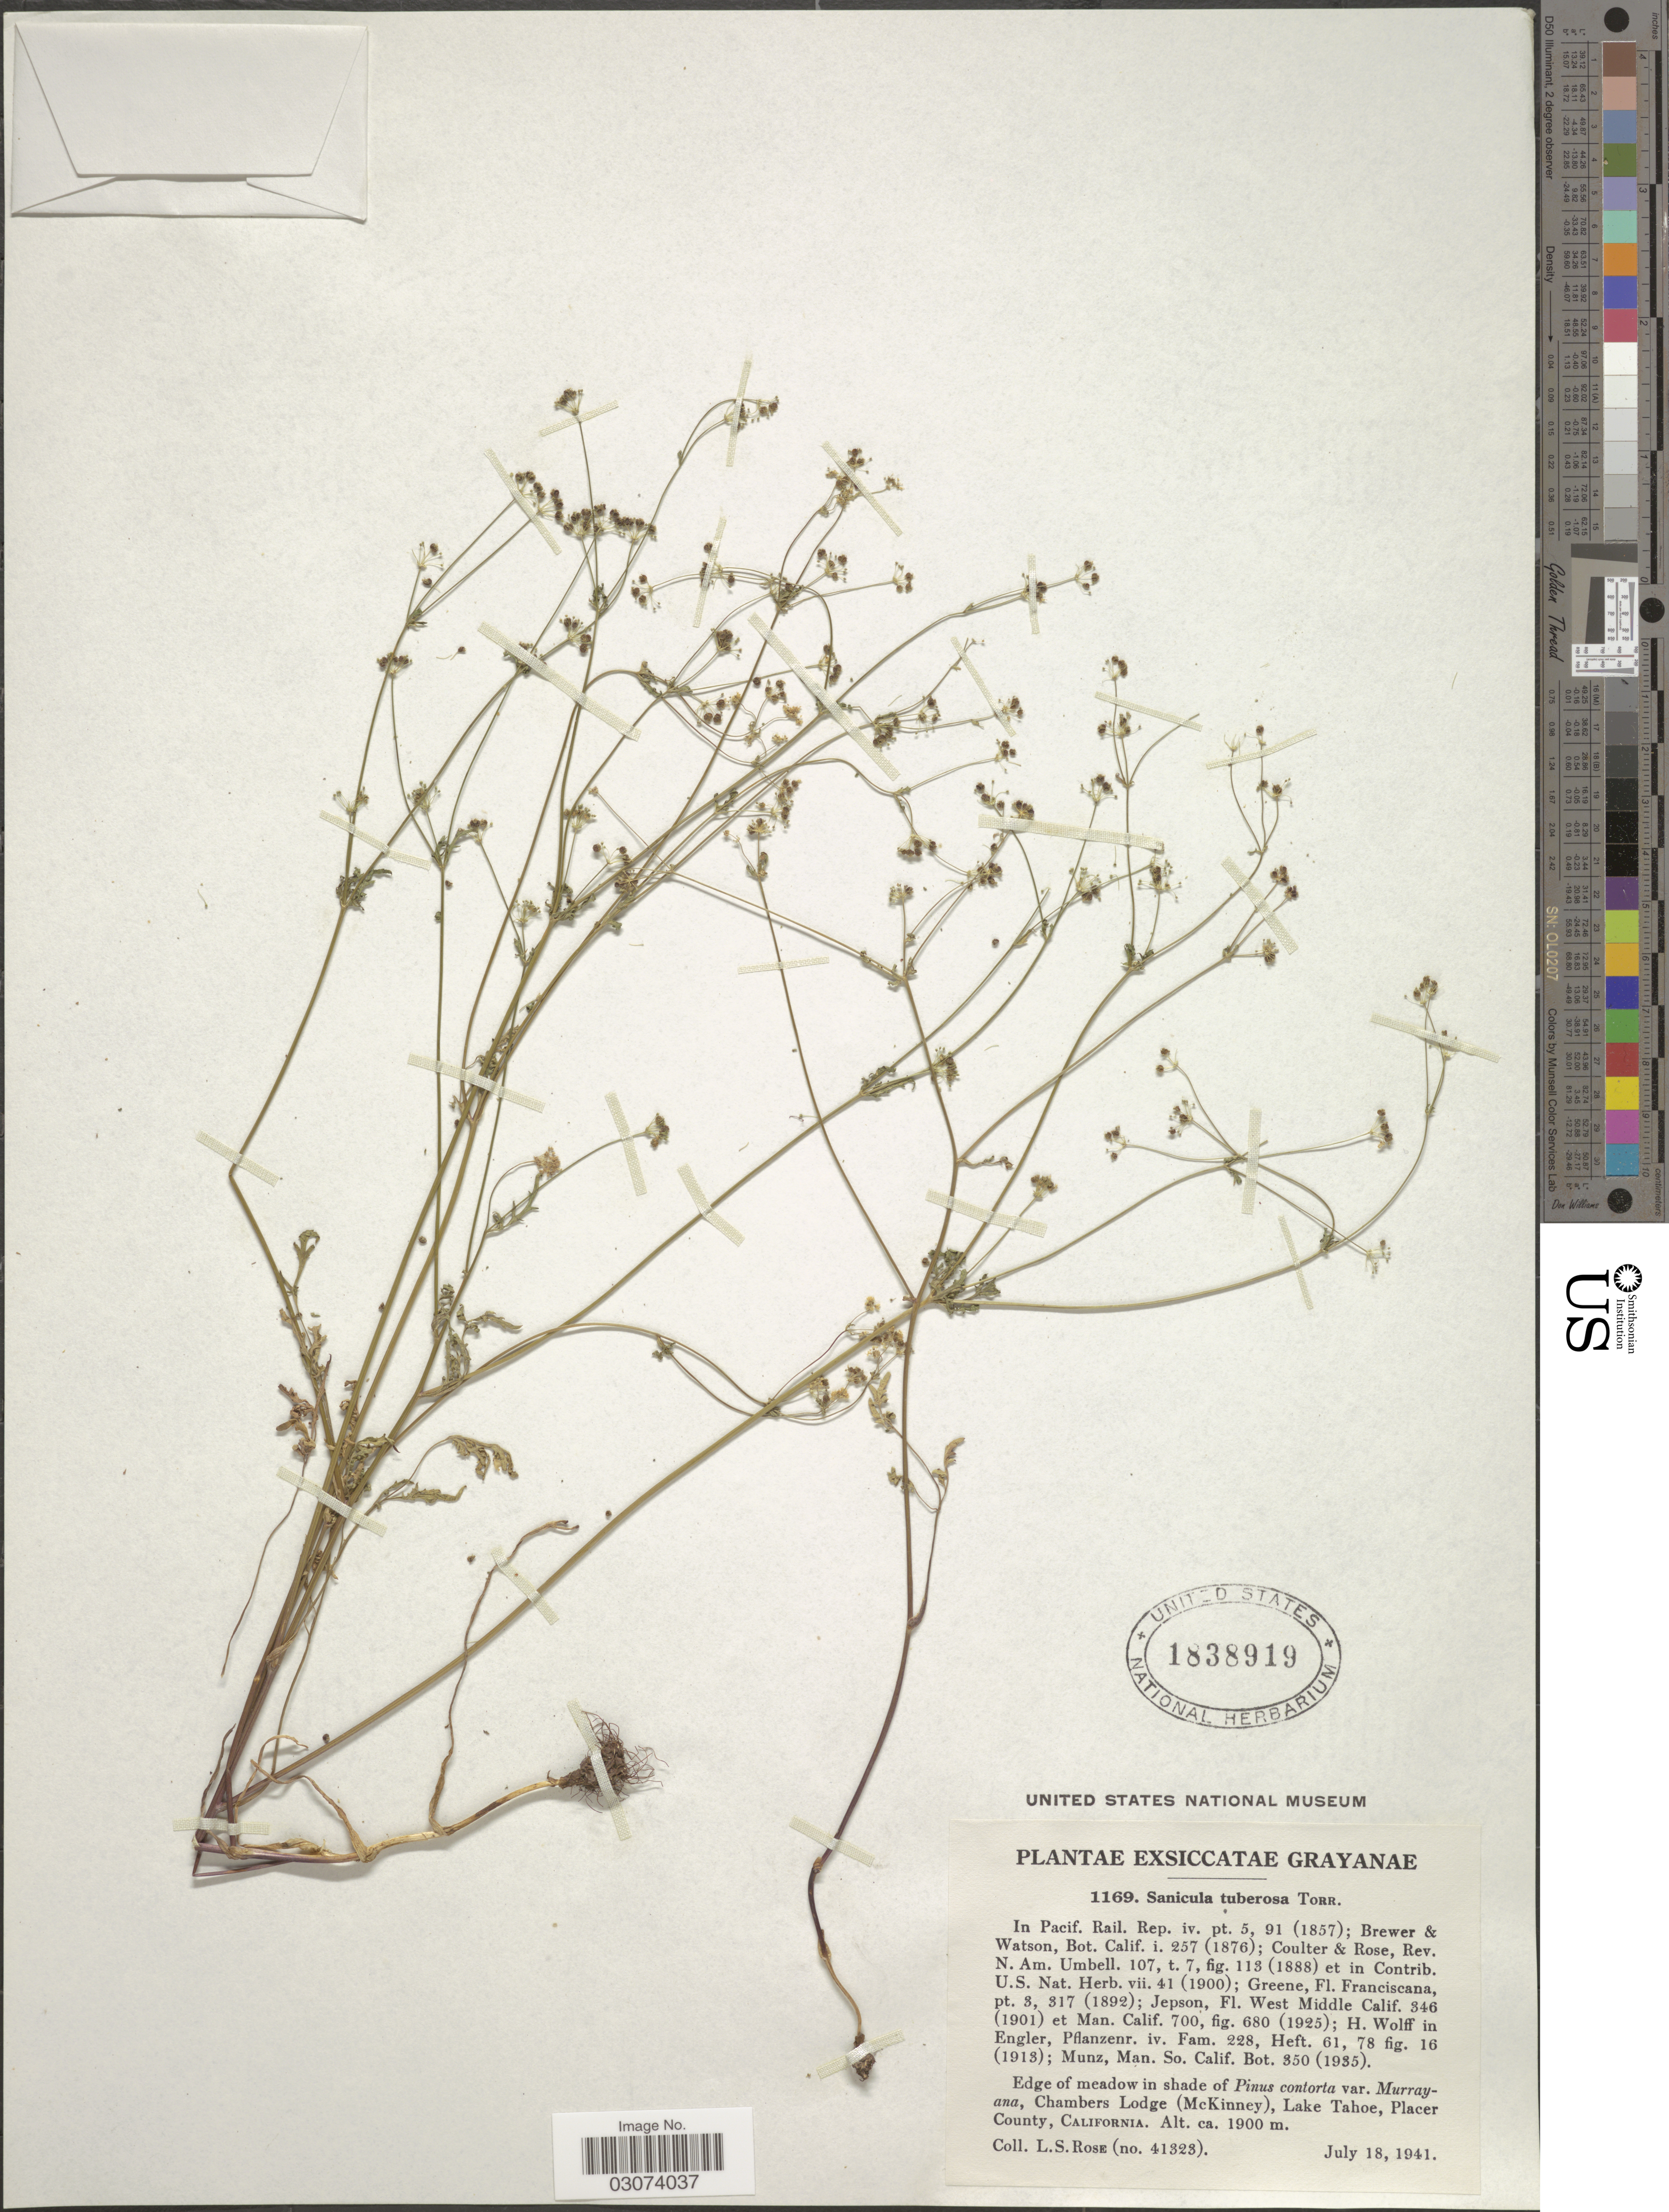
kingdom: Plantae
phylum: Tracheophyta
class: Magnoliopsida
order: Apiales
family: Apiaceae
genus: Sanicula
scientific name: Sanicula tuberosa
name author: Torr.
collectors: L. S. Rose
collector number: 41323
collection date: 1941-07-18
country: United States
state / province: California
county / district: Placer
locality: Exsiccatae Grayanae. [unsure placement] Chambers Lodge (McKinney), Lake Tahoe, Placer County.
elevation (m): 1900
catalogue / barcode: US 1838919